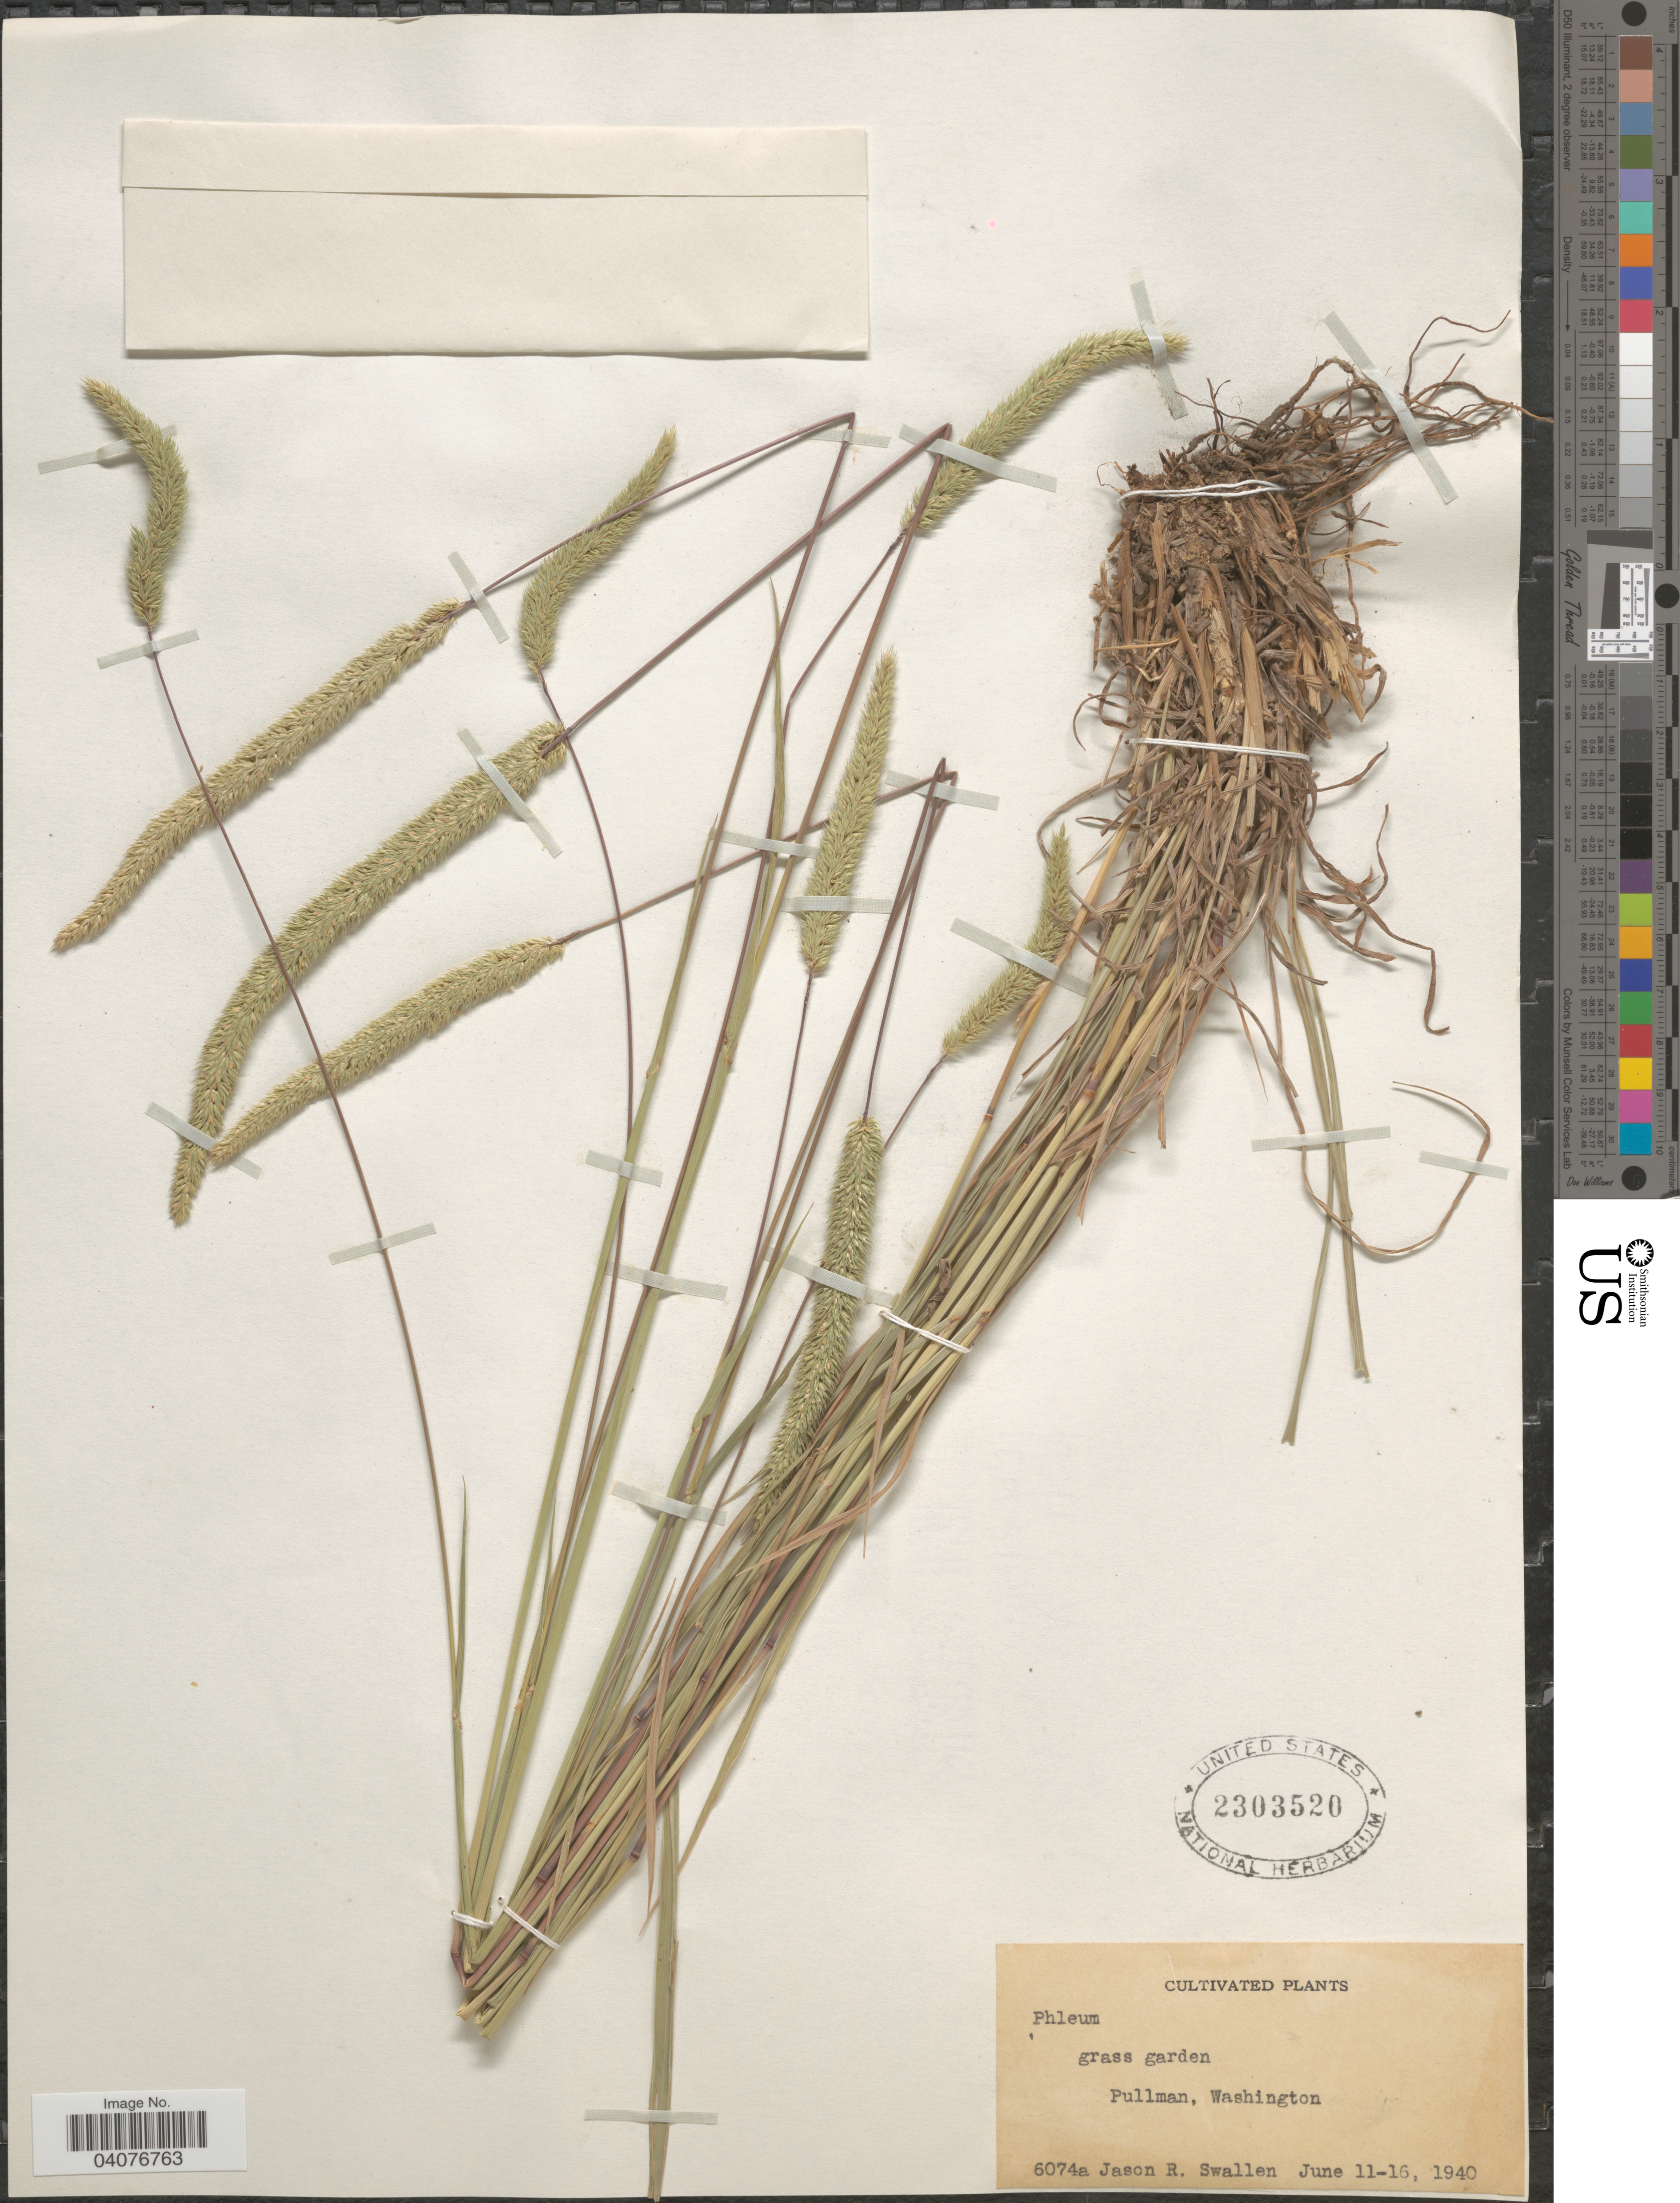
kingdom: Plantae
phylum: Tracheophyta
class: Liliopsida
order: Poales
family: Poaceae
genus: Phleum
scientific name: Phleum sp.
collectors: J. R. Swallen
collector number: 6074a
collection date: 1940-06-11/1940-06-16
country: United States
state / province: Washington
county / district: Whitman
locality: Grass garden, Pullman.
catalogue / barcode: US 2303520